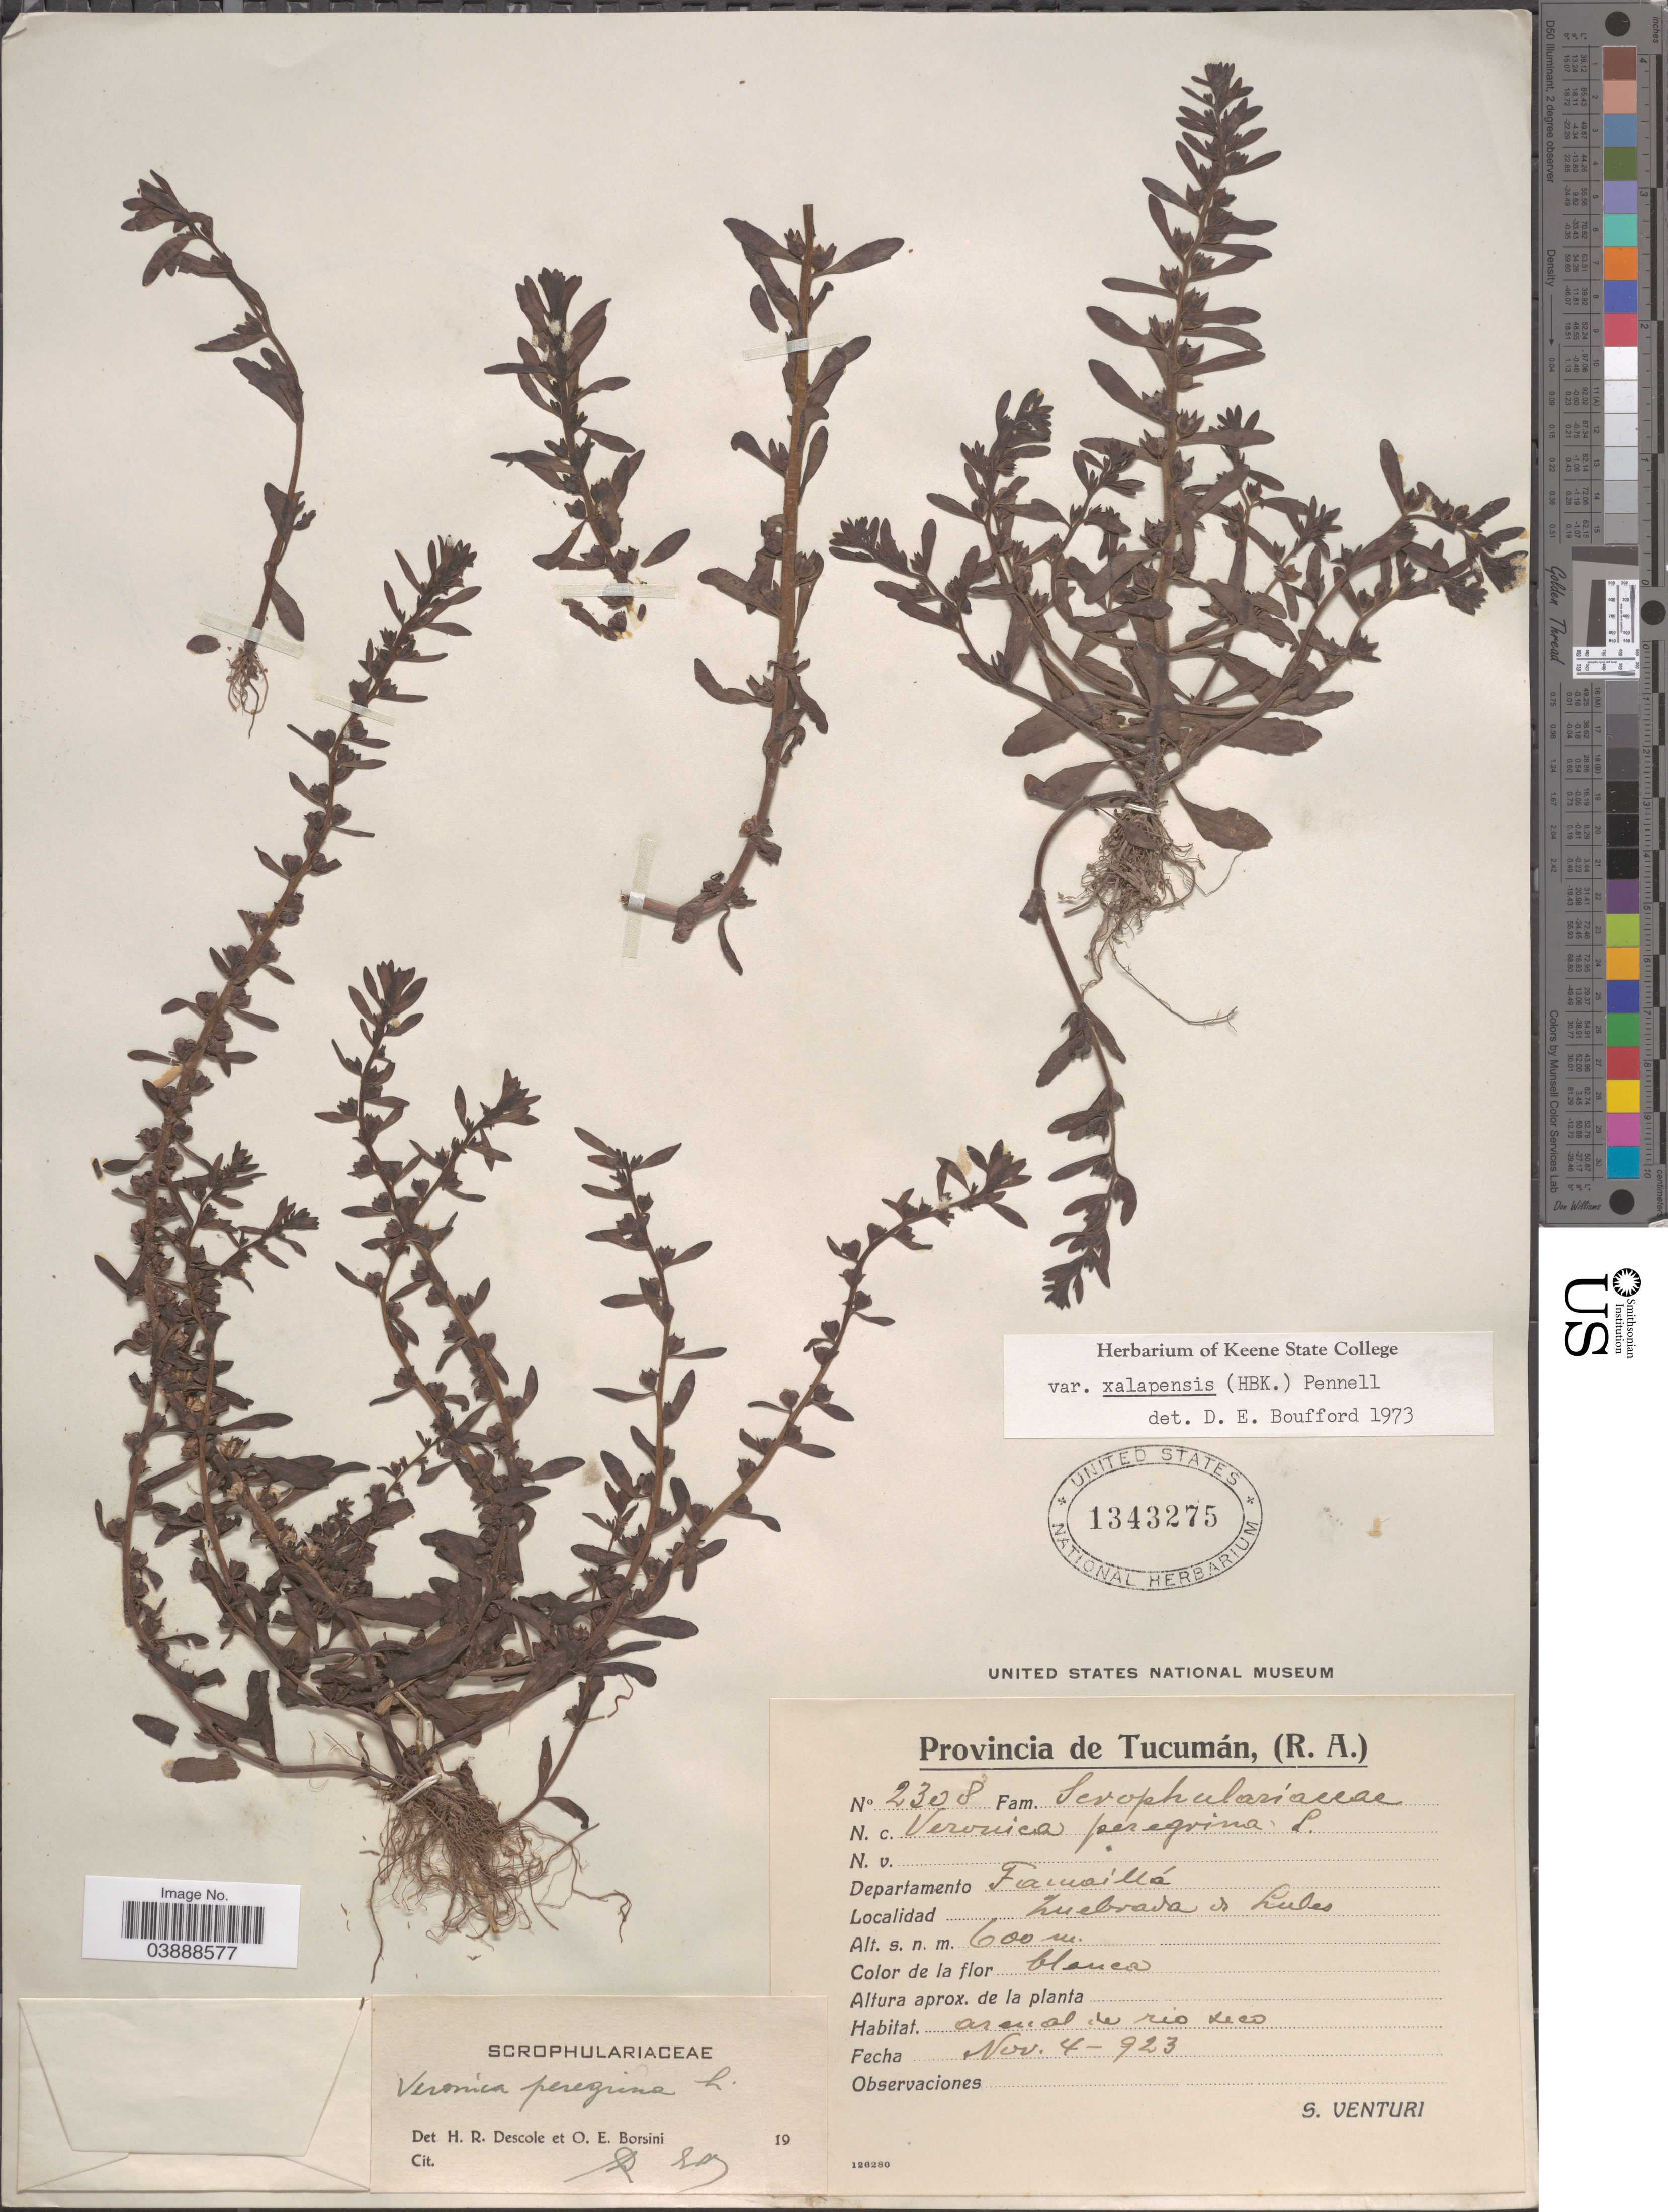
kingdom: Plantae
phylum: Tracheophyta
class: Magnoliopsida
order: Lamiales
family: Plantaginaceae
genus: Veronica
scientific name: Veronica peregrina var. xalapensis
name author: Kunth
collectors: S. Venturi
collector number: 2308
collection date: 1923-11-04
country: Argentina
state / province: Tucuman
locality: Departamento Famaíllá. Quebrada do Lules.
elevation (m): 600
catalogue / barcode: US 1343275